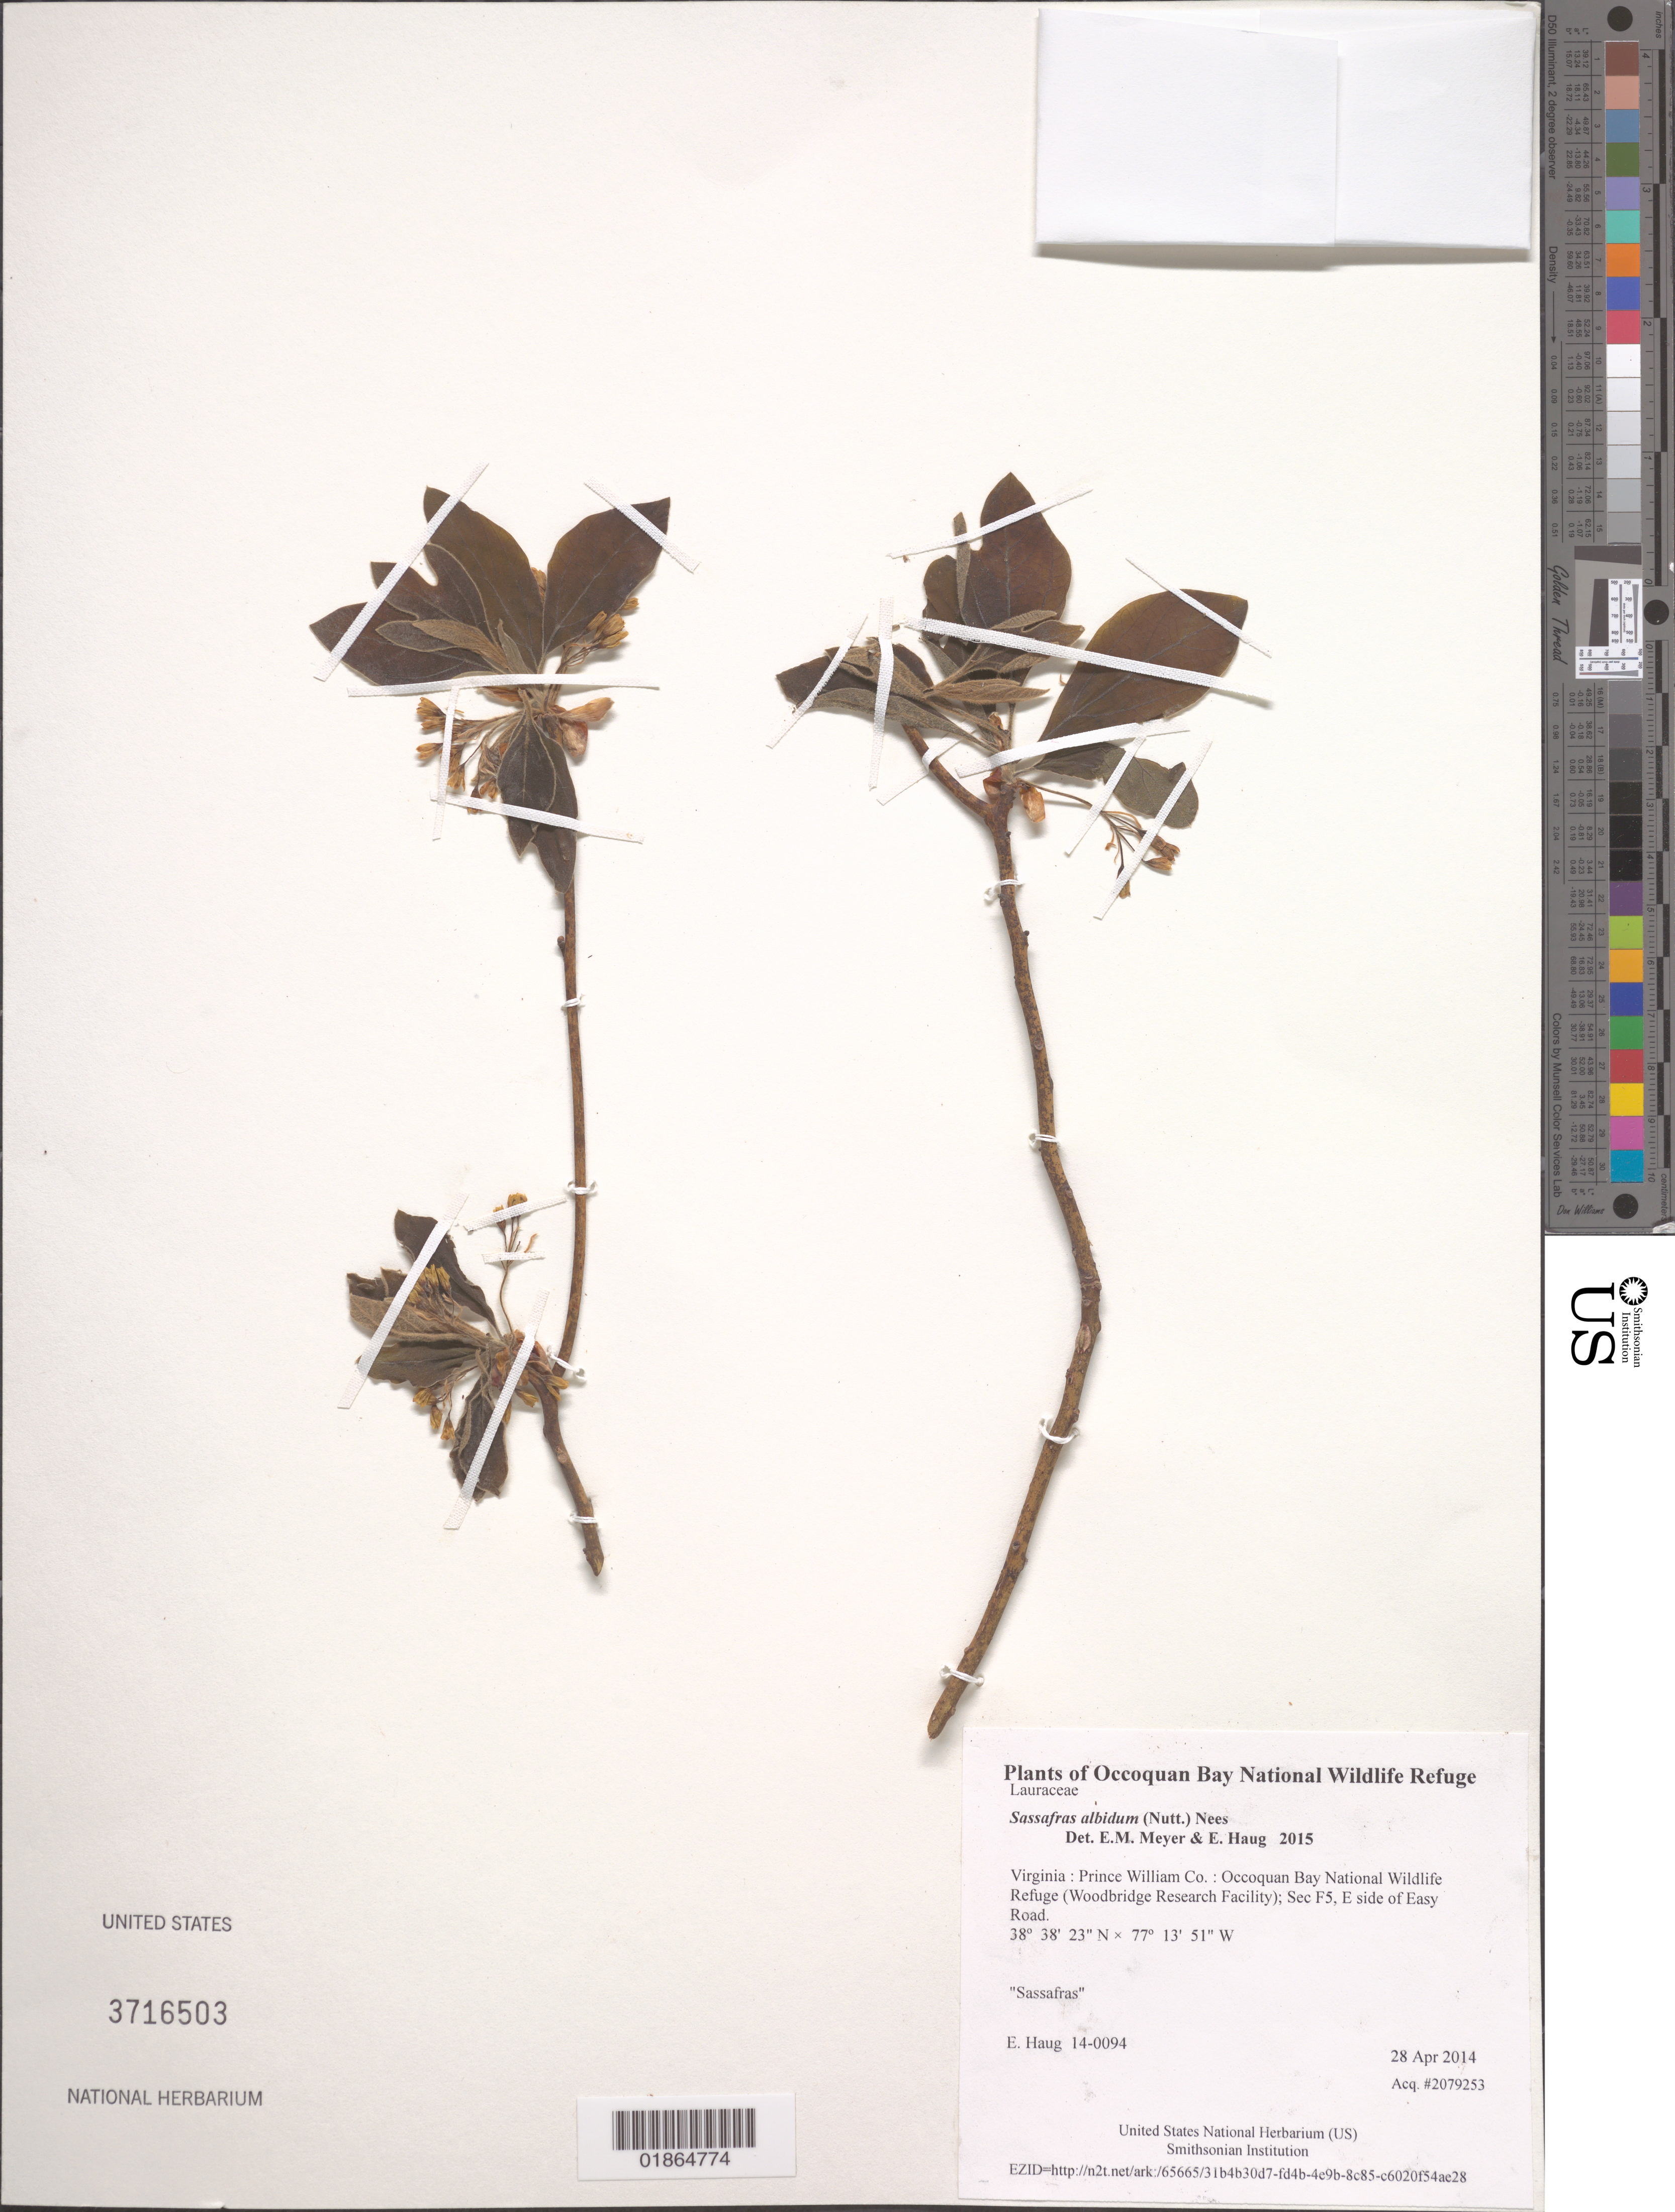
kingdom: Plantae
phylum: Tracheophyta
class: Magnoliopsida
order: Laurales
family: Lauraceae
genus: Sassafras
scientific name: Sassafras albidum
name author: (Nutt.) Nees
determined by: Meyer, E. M.; Haug, E.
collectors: E. Haug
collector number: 14-0094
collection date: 2014-04-28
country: United States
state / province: Virginia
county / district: Prince William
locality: Occoquan Bay National Wildlife Refuge (Woodbridge Research Facility); Sec F5, E side of Easy Road.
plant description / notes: Sassafras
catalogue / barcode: US 3716503